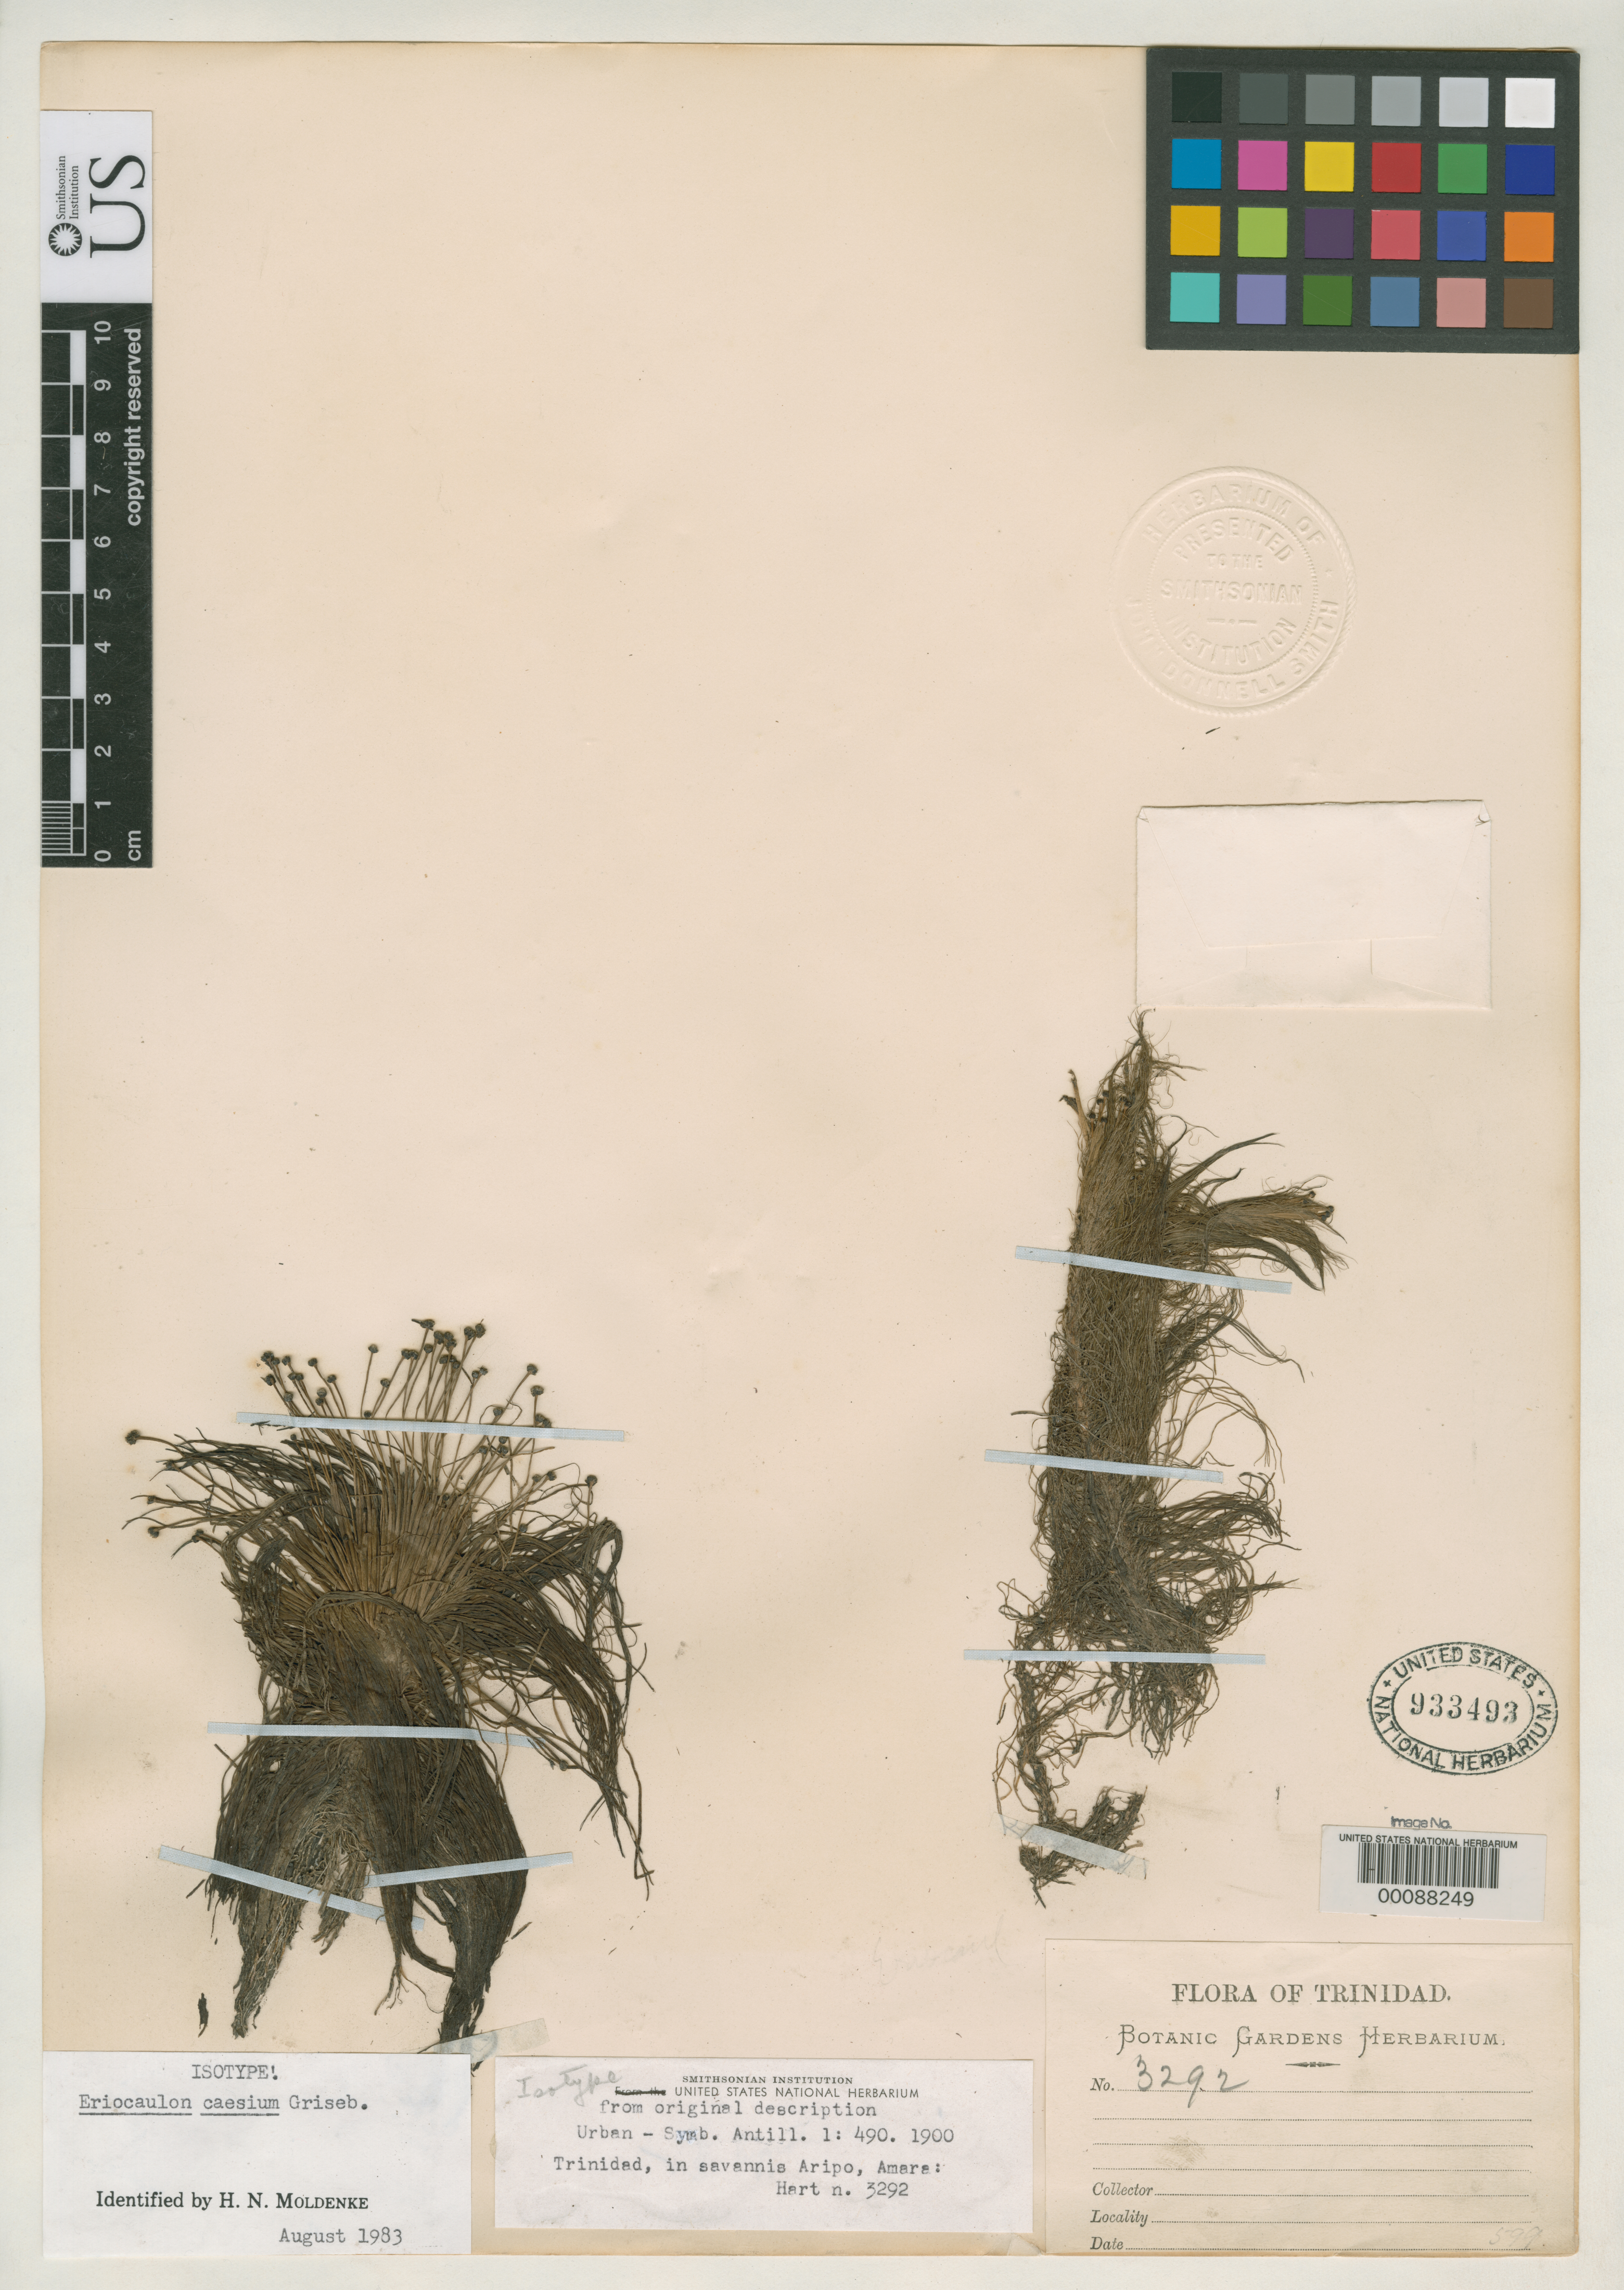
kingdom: Plantae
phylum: Tracheophyta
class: Liliopsida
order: Poales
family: Eriocaulaceae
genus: Eriocaulon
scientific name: Eriocaulon caesium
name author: Griseb.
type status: Isotype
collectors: J. H. Hart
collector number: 3292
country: Trinidad and Tobago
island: Trinidad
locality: Aripo, Amara.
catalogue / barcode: US 933493